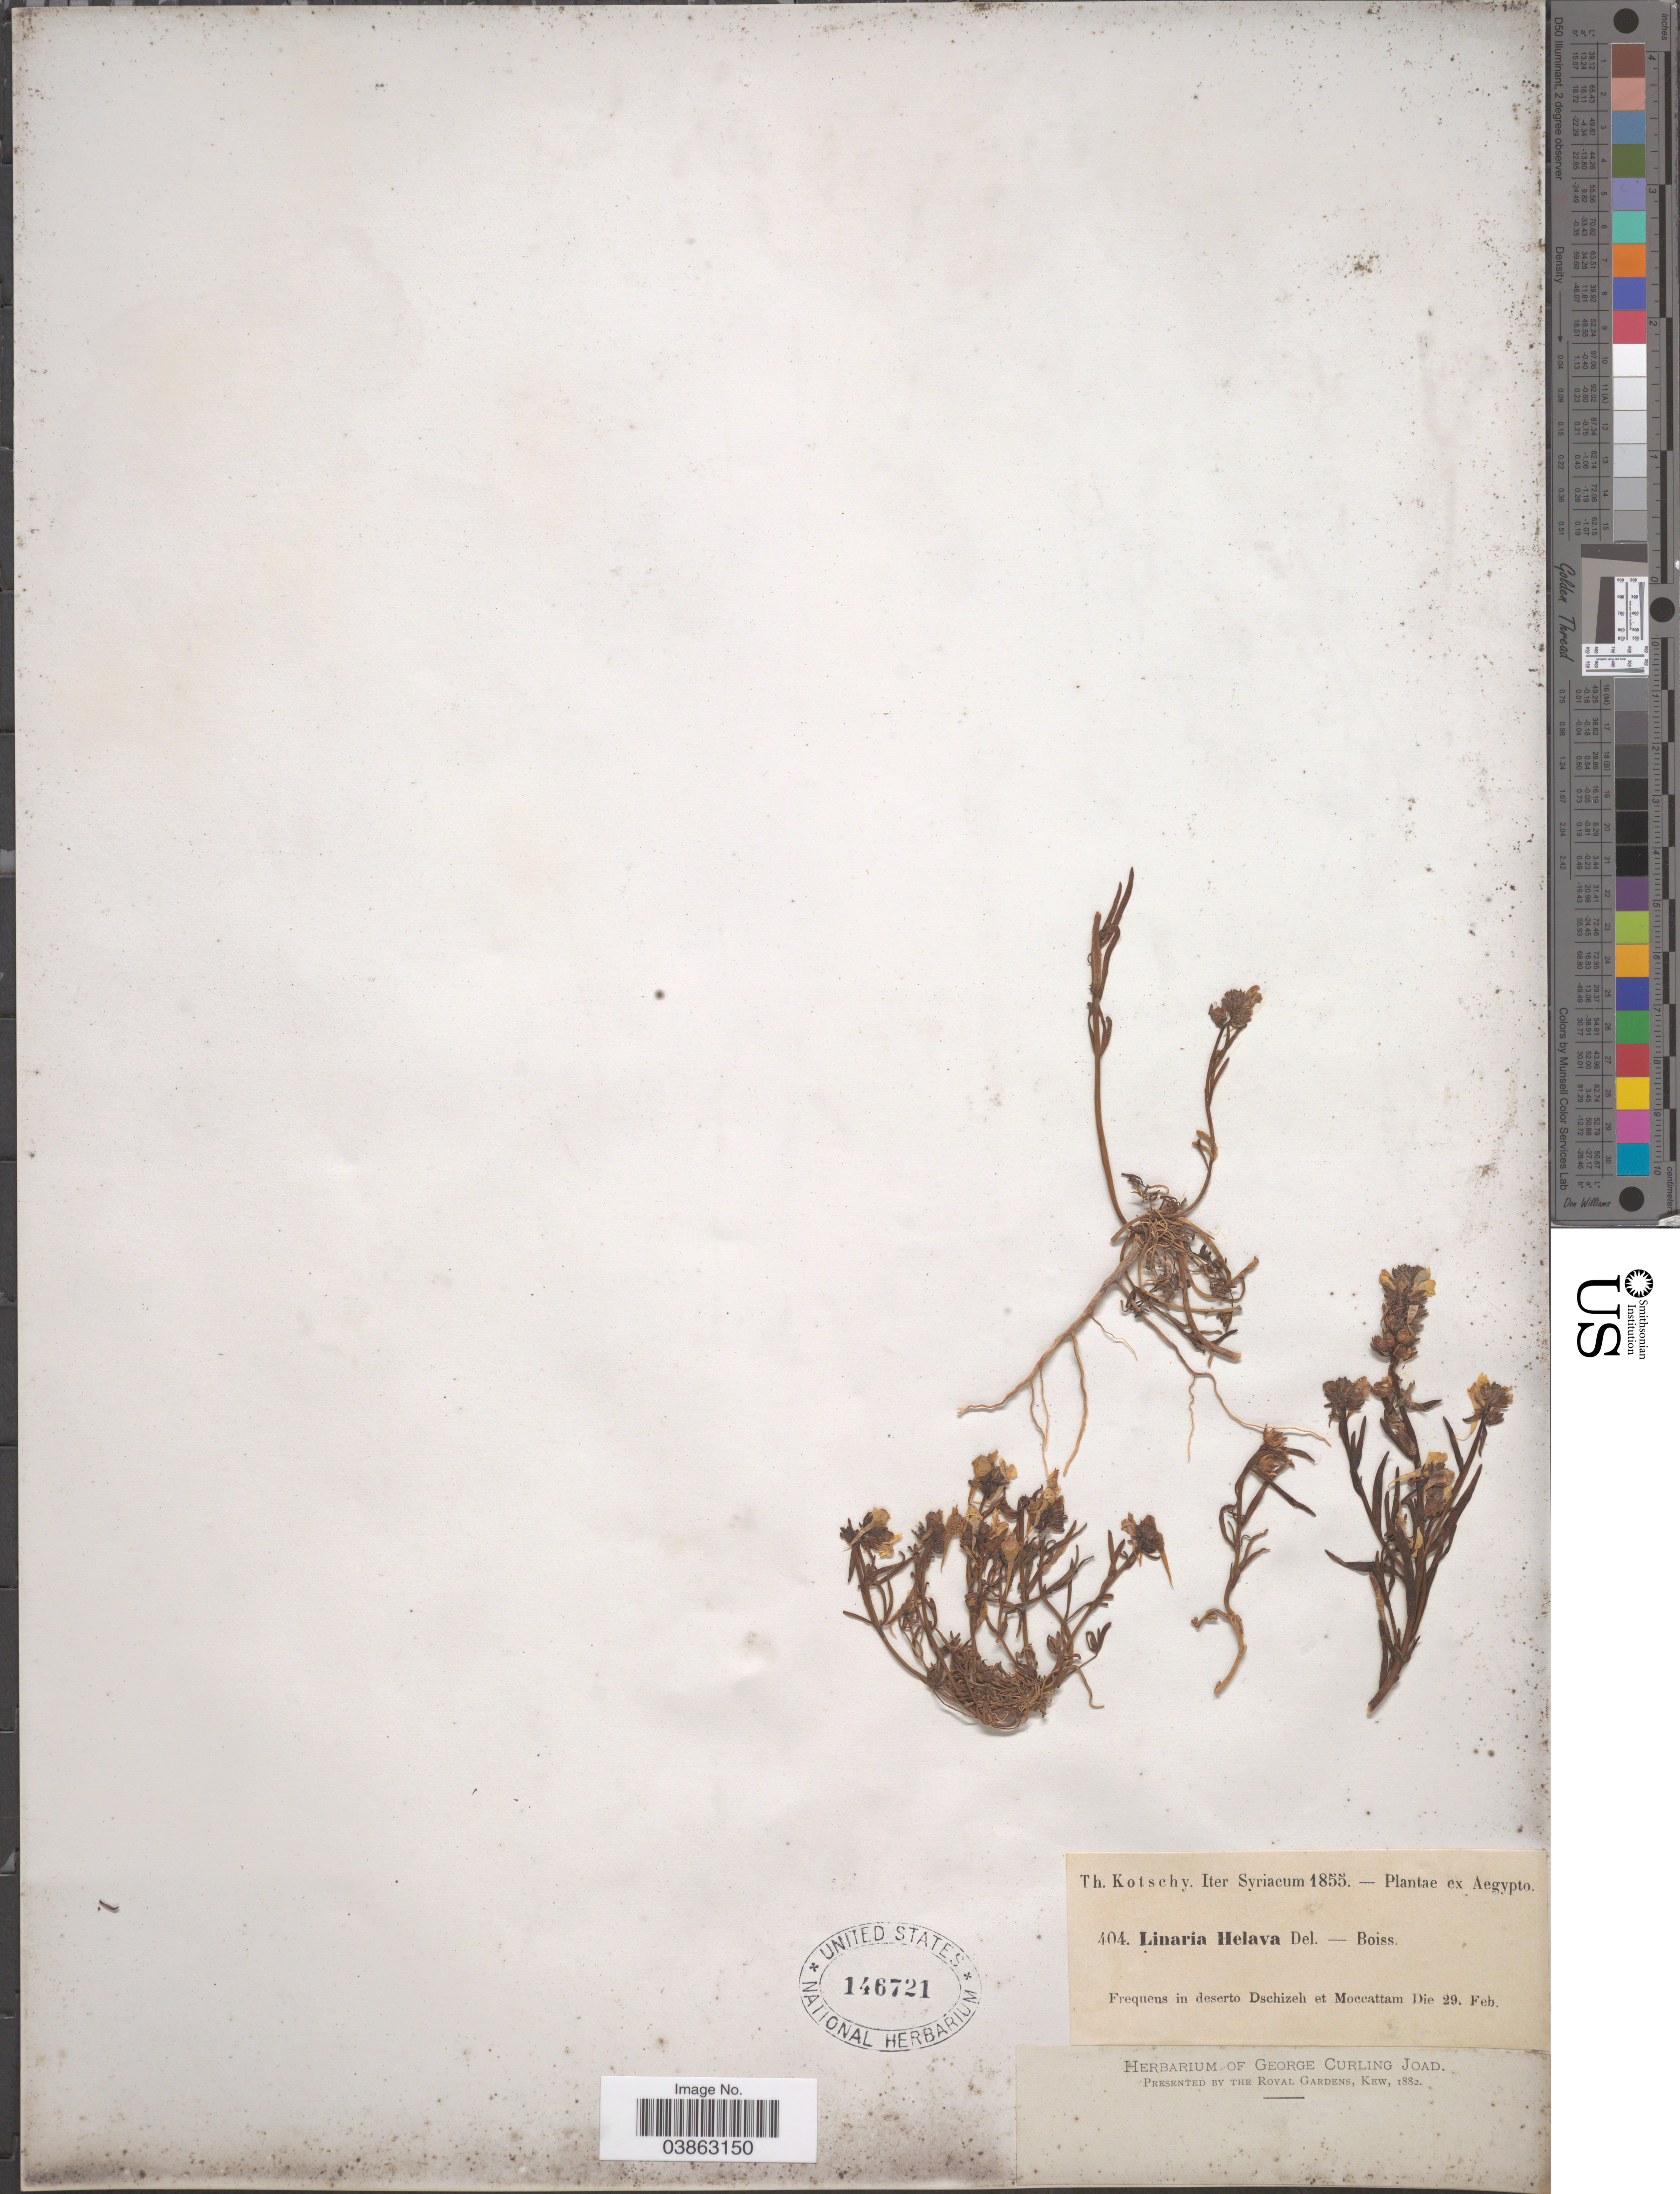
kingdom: Plantae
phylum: Tracheophyta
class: Magnoliopsida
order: Lamiales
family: Plantaginaceae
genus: Linaria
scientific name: Linaria haelava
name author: Delile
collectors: K. G. Kotschy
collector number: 404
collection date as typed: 29 Feb. 1855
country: Egypt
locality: Frequens in deserto Dschizeh et Moccattam.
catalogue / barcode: US 146721